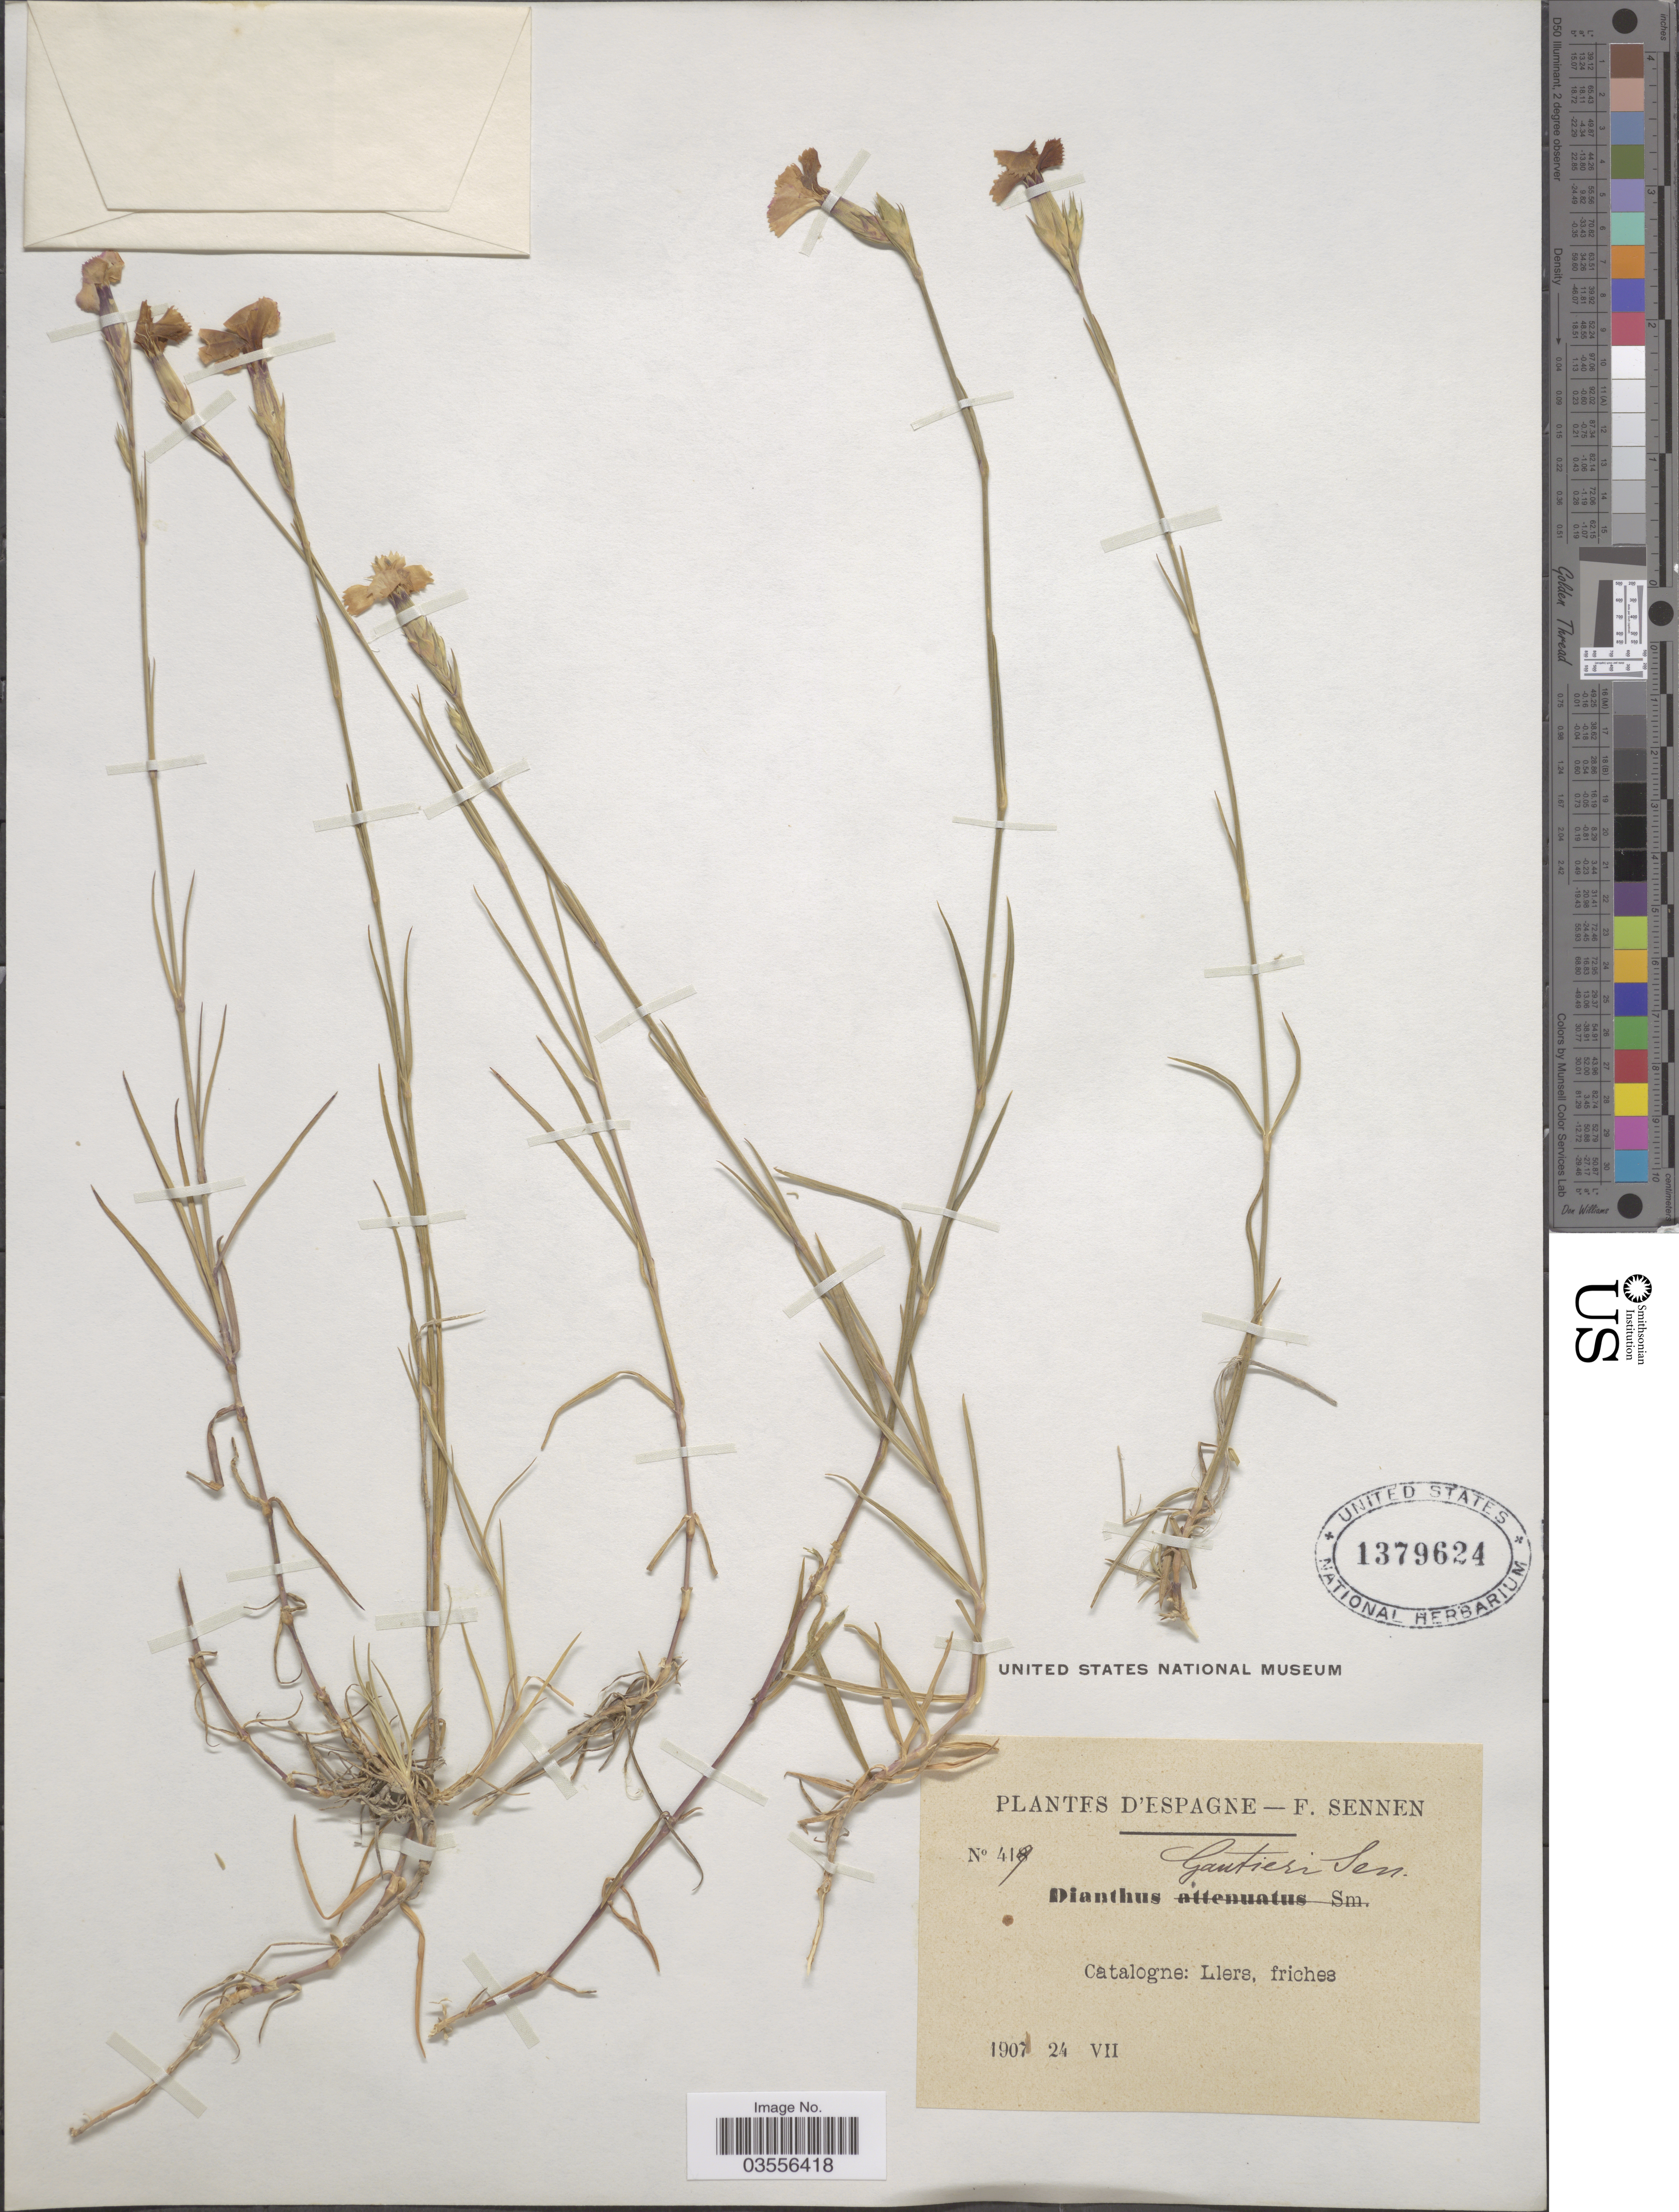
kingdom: Plantae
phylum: Tracheophyta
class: Magnoliopsida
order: Caryophyllales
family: Caryophyllaceae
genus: Dianthus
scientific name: Dianthus gautieri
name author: Sennen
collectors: E. Sennen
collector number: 419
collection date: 1907-07-24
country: Spain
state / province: Catalunya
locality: Espagne. Catalogne: Llers, friches.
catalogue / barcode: US 1379624